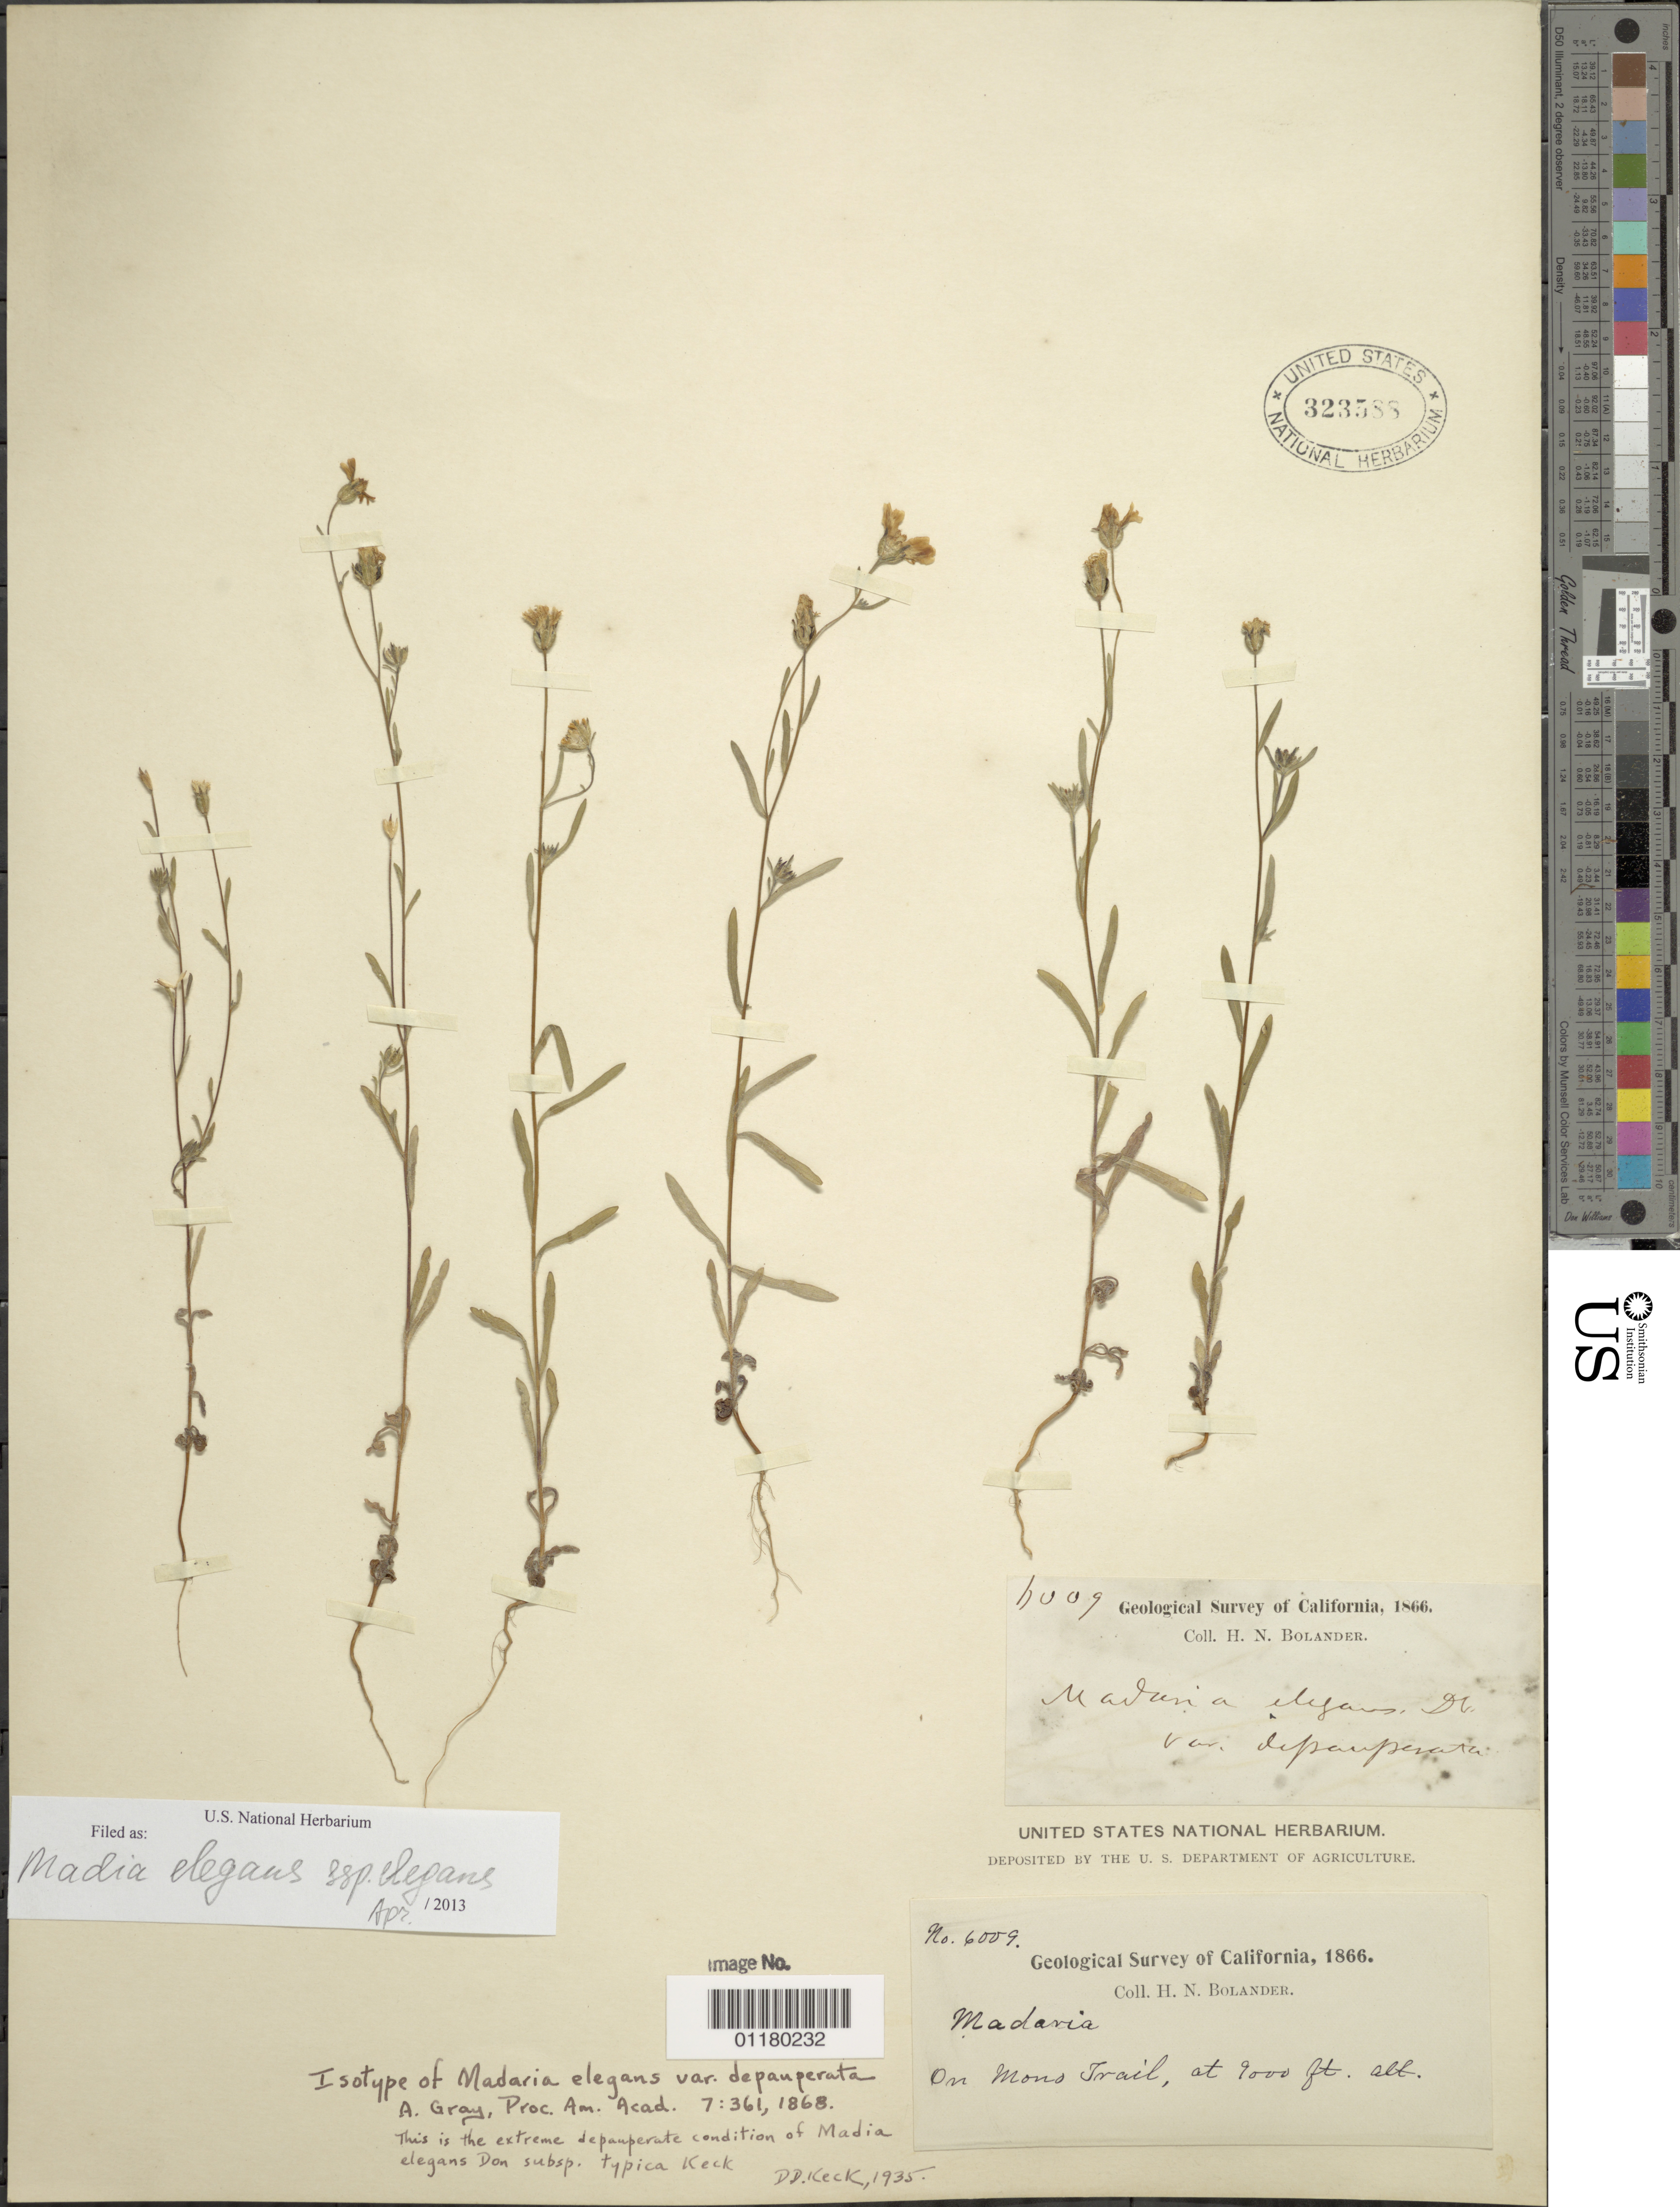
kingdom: Plantae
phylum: Tracheophyta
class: Magnoliopsida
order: Asterales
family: Asteraceae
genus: Madia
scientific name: Madia elegans subsp. elegans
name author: D. Don ex Lindl.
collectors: H. Bolander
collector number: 6009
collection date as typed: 1866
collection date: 1866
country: United States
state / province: California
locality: on Mono Trail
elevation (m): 2743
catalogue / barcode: US 323588